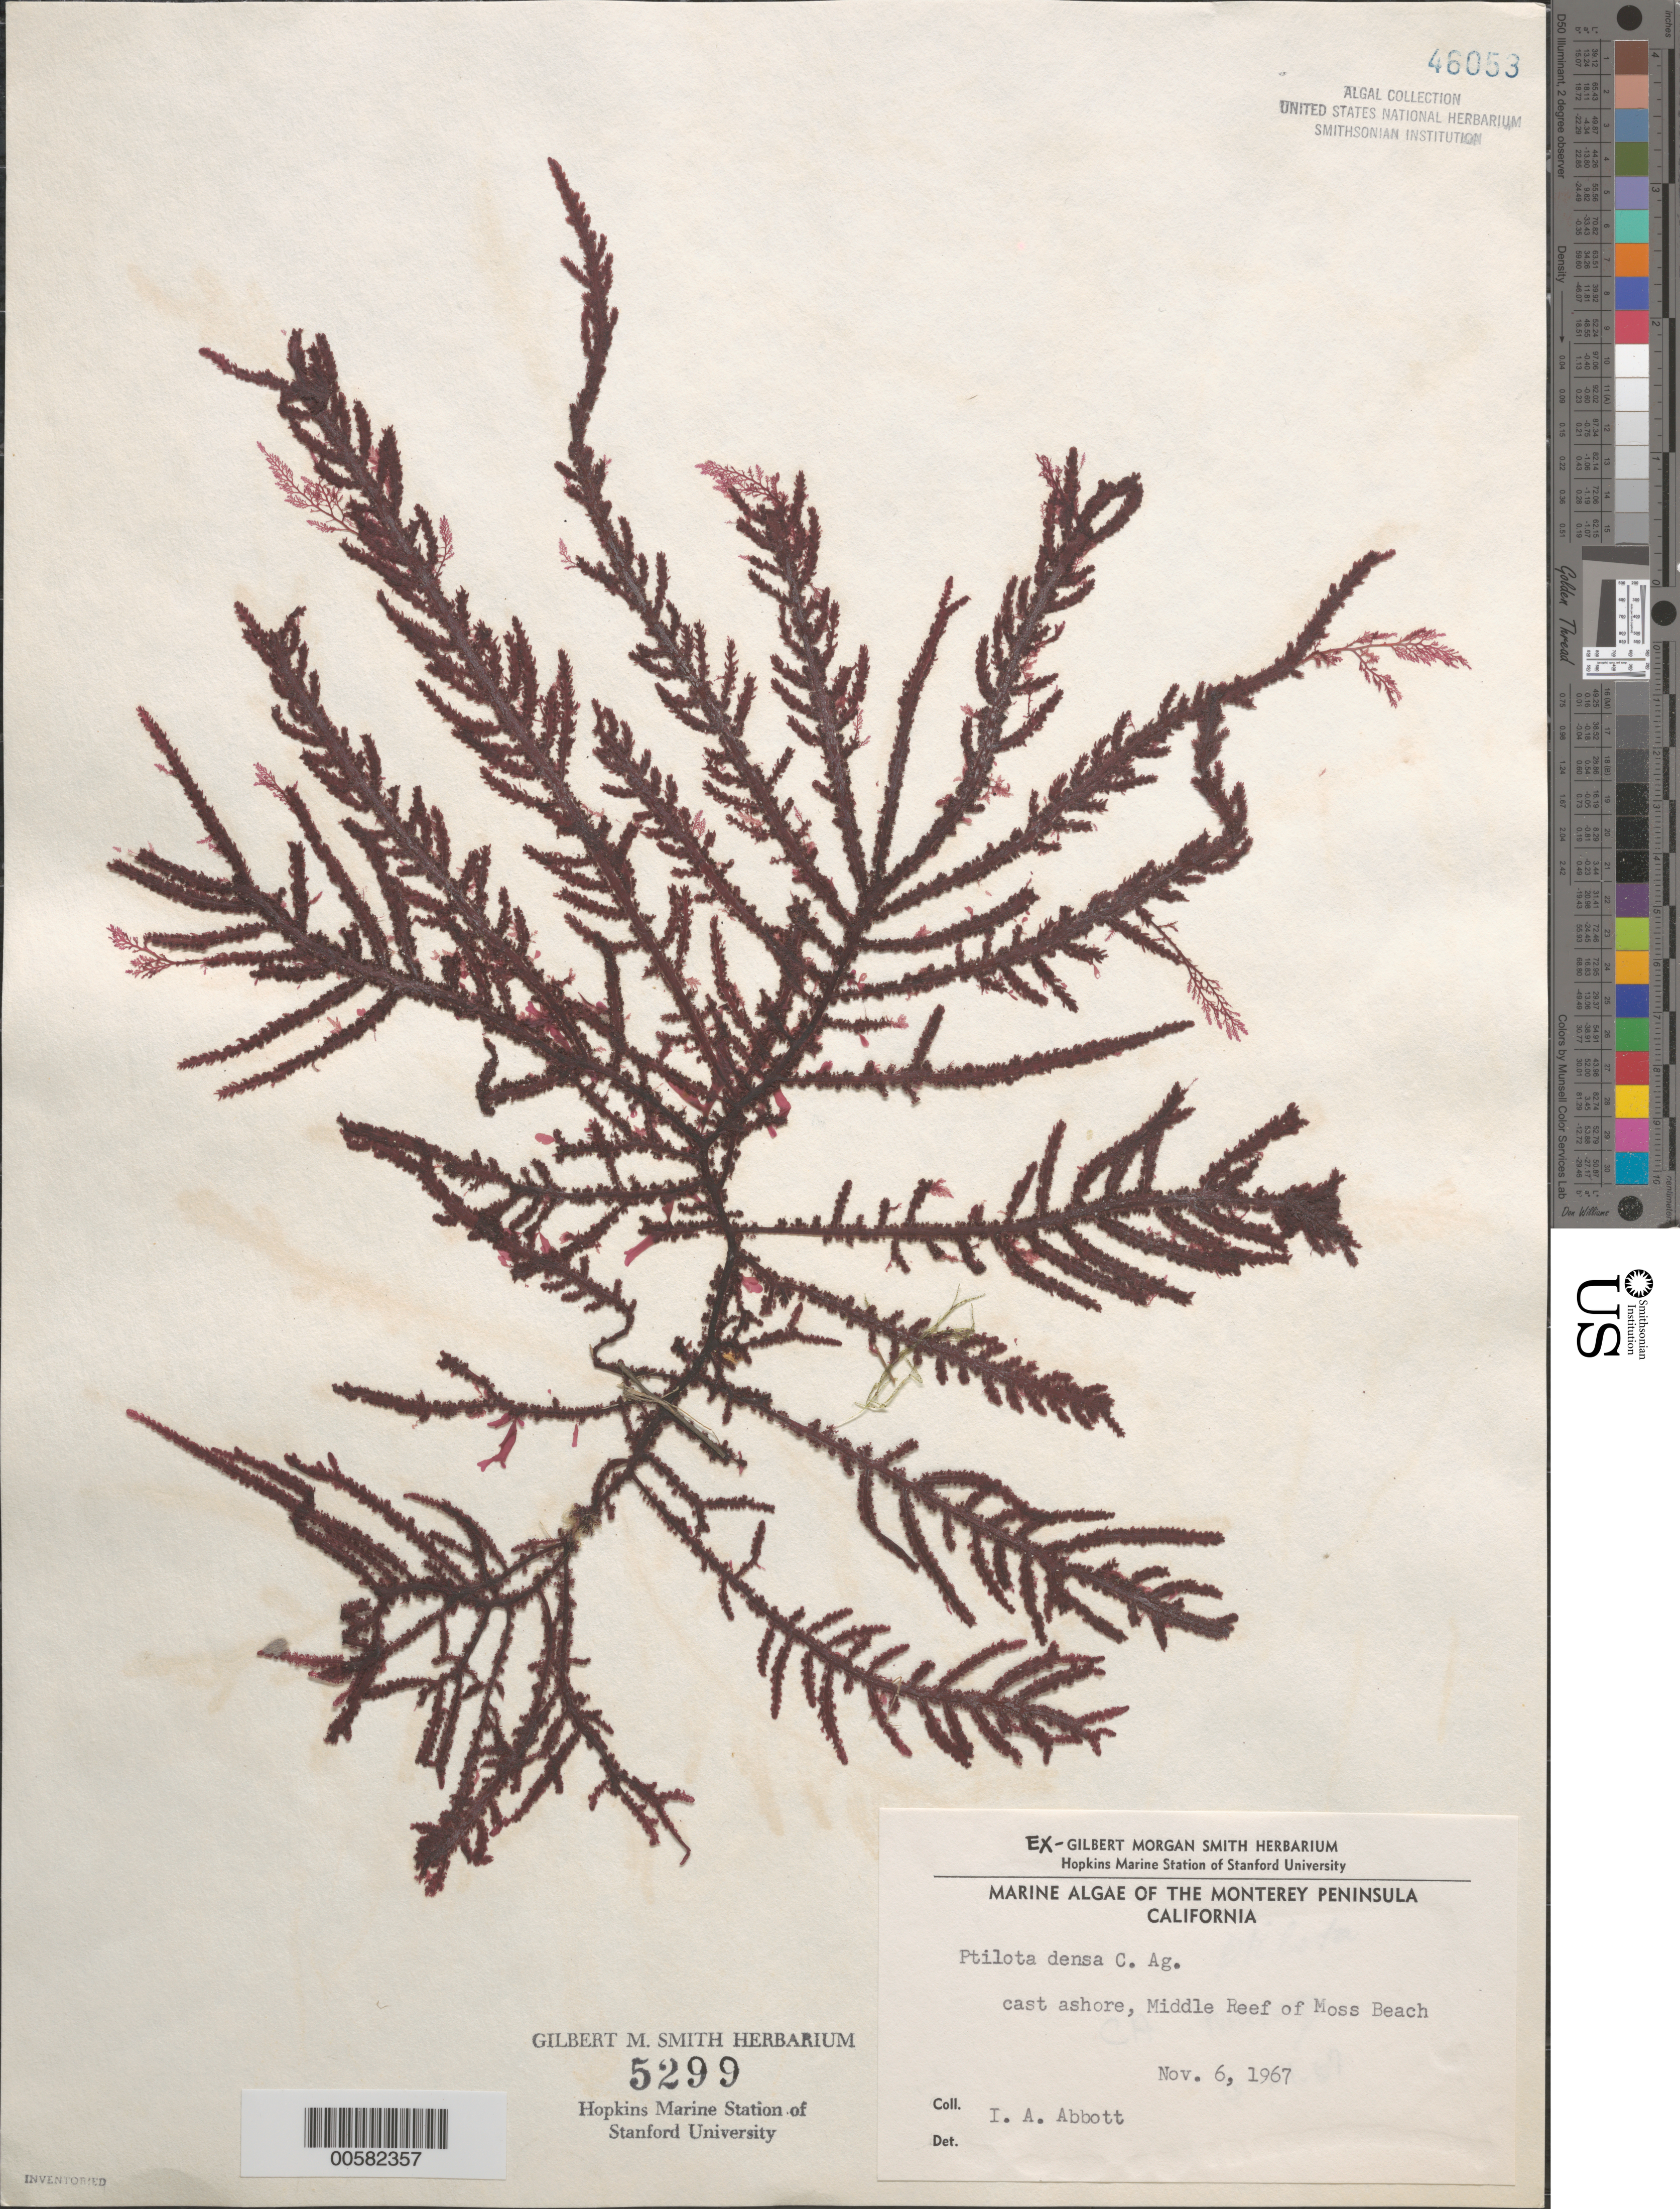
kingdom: Plantae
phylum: Rhodophyta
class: Florideophyceae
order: Ceramiales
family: Wrangeliaceae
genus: Ptilota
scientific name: Ptilota densa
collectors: I. A. Abbott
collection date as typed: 06 Nov 1967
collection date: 1967-11-06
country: United States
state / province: California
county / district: Monterey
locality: Middle Reef of Moss Beach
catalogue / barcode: US 46053